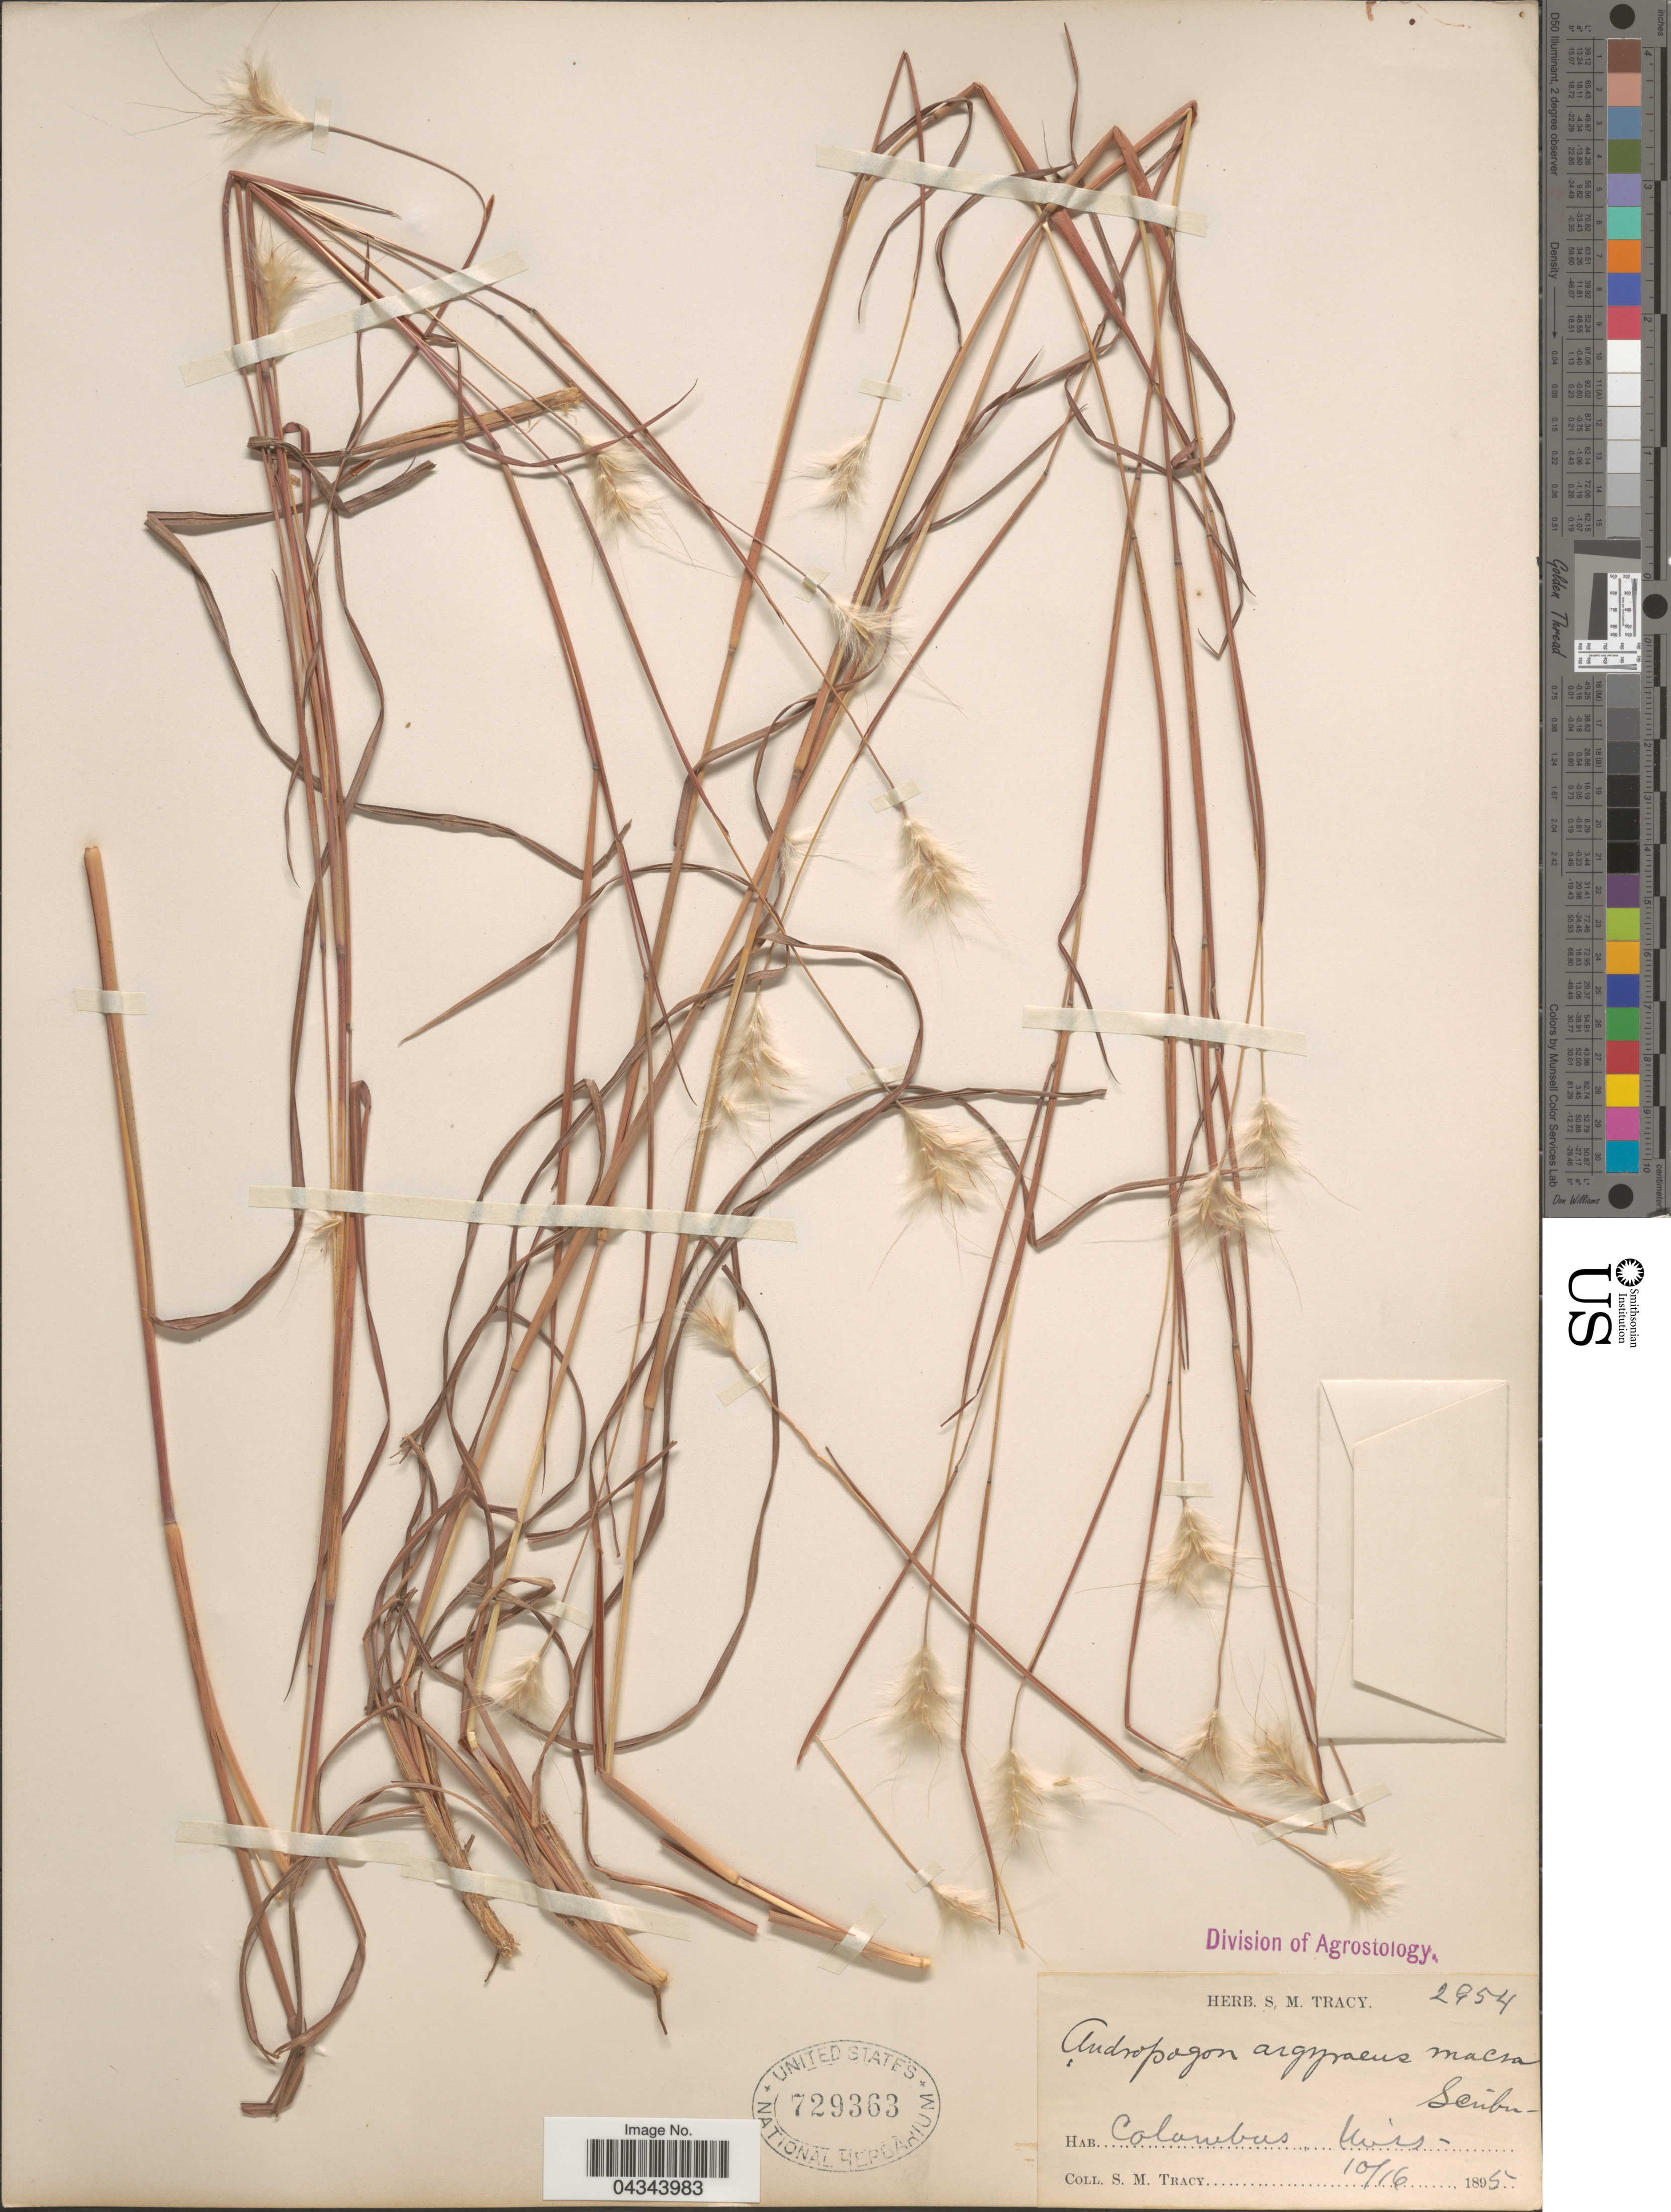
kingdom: Plantae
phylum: Tracheophyta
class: Liliopsida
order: Poales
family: Poaceae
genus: Andropogon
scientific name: Andropogon ternarius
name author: Michx.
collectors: S. M. Tracy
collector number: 2954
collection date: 1895-10-16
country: United States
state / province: Mississippi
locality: Colombus.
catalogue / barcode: US 729363